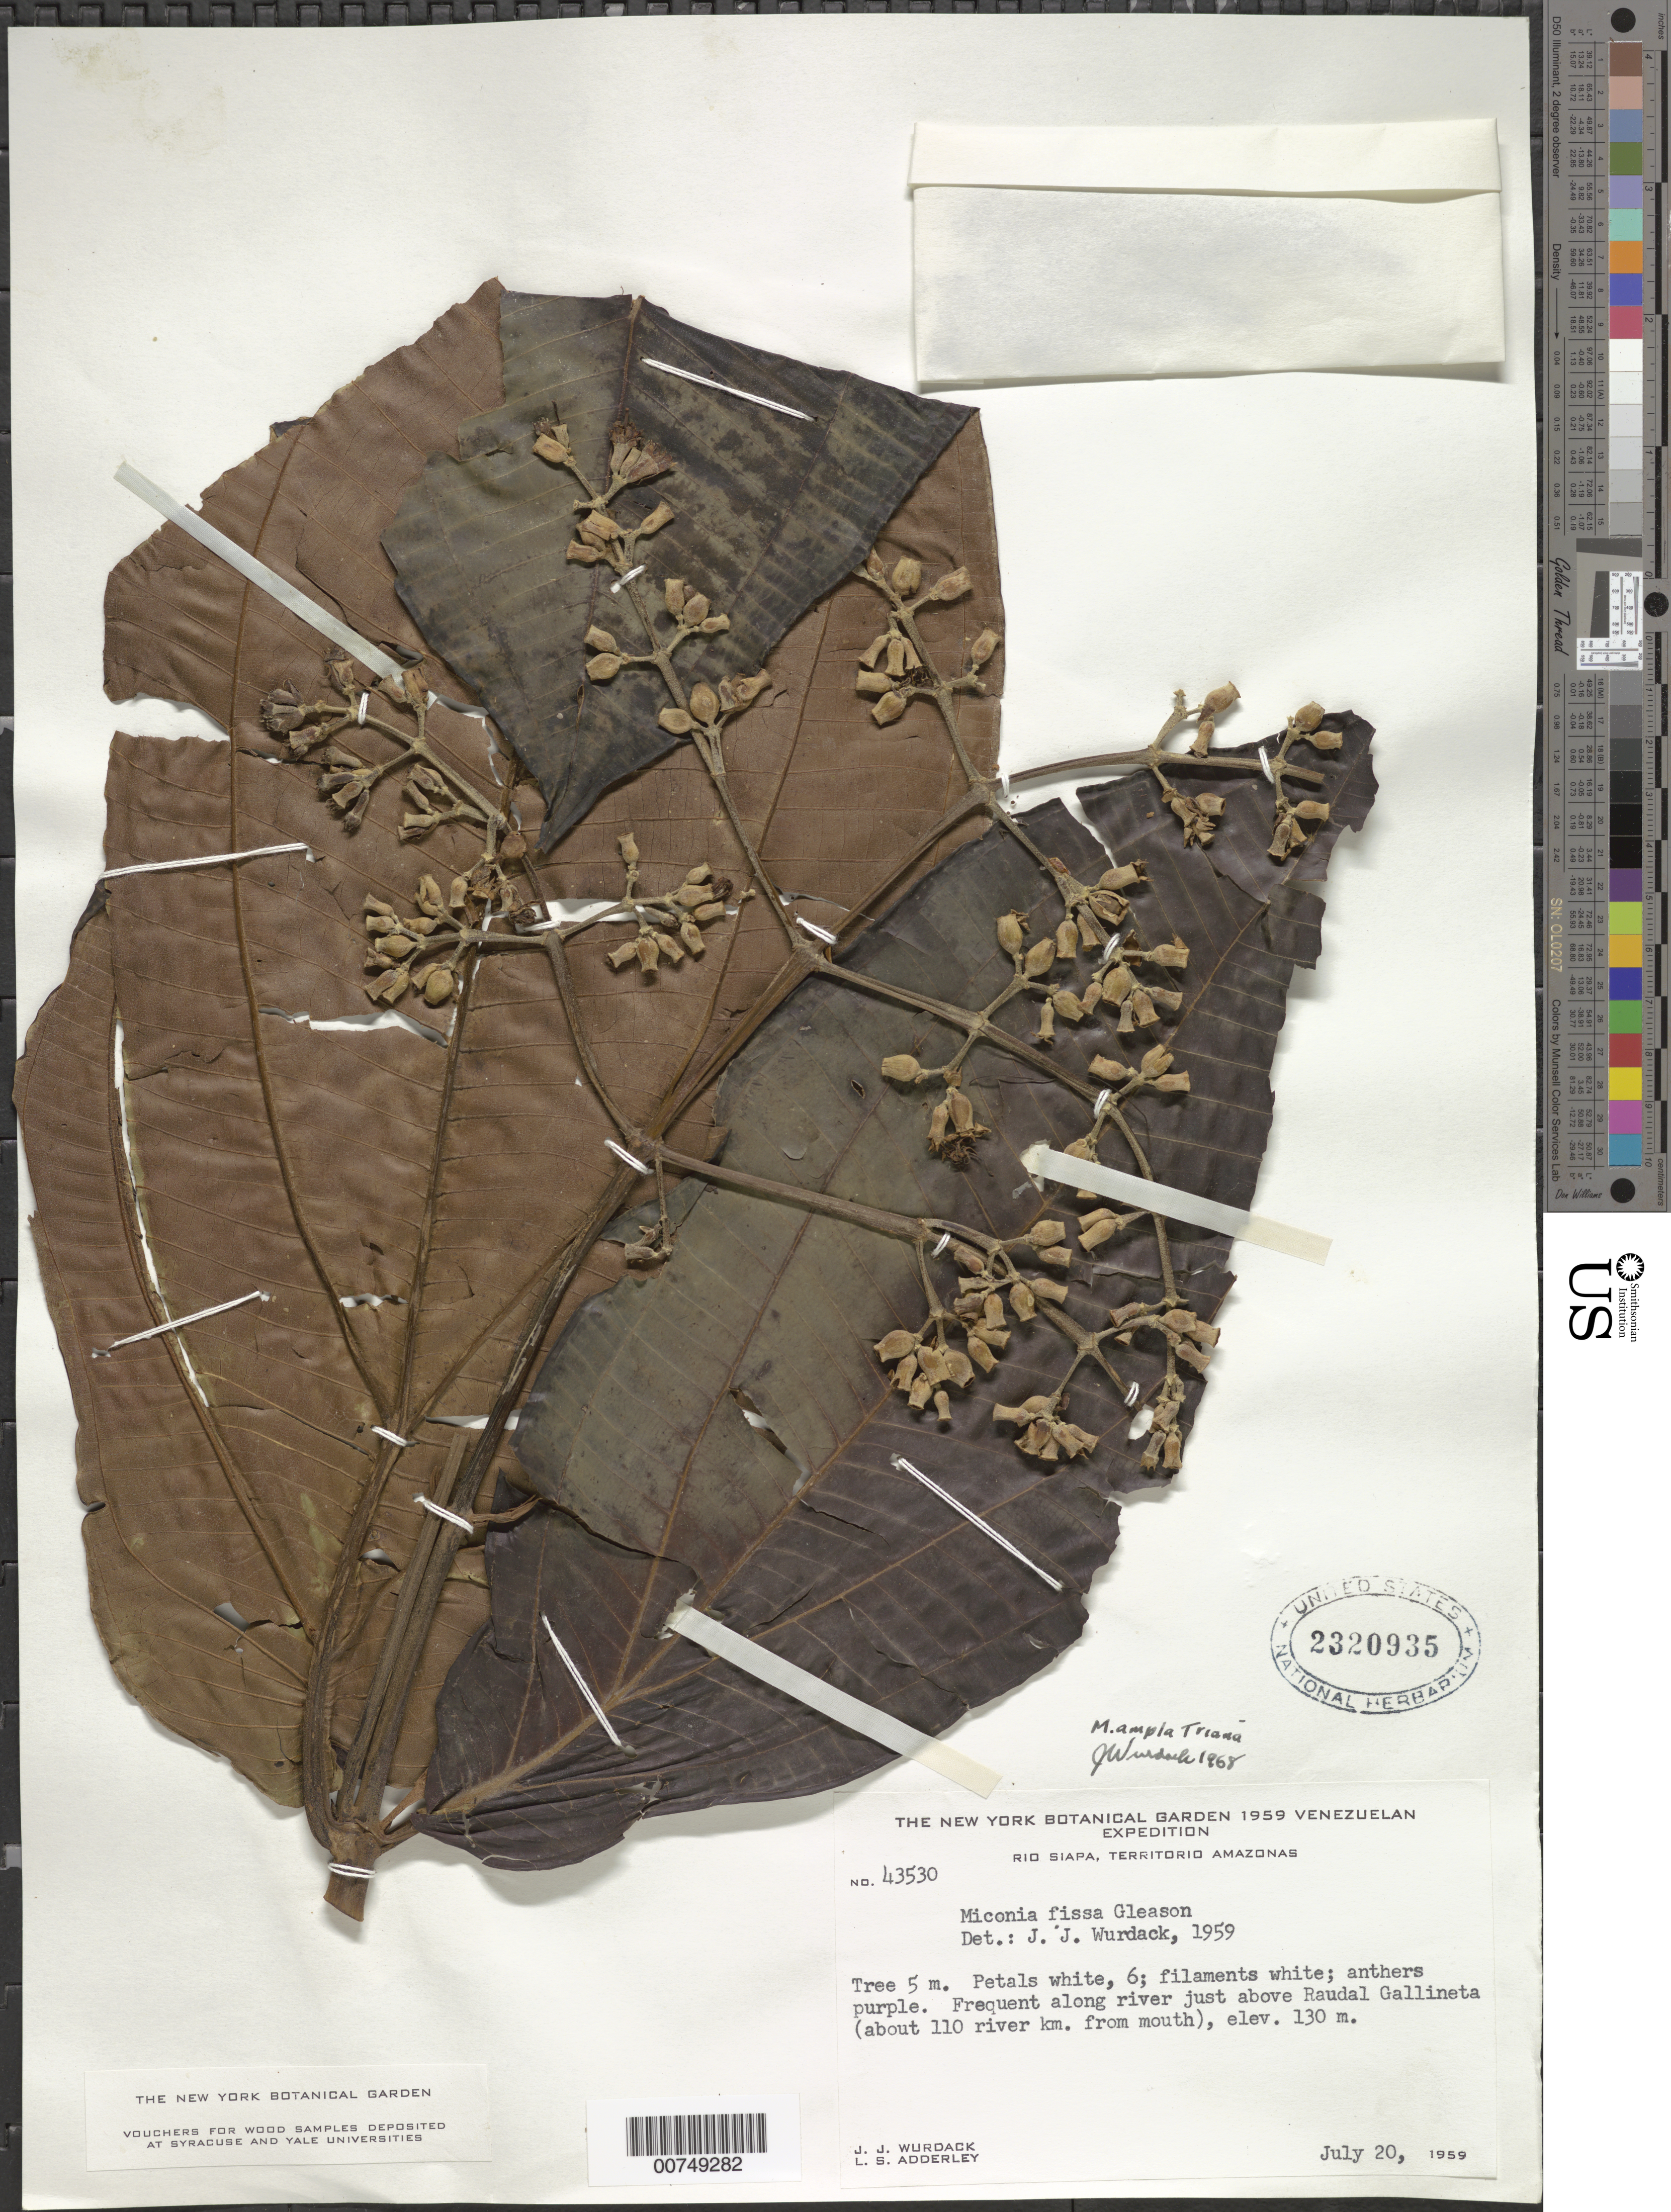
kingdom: Plantae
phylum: Tracheophyta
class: Magnoliopsida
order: Myrtales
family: Melastomataceae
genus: Miconia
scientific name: Miconia ampla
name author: Triana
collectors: J. J. Wurdack & L. S. Adderley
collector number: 43530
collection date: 1959-07-20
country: Venezuela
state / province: Amazonas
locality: Rio Siapa, Territorio Amazonas. Frequent along river just above Raudal Gallineta (about 110 river km. from mouth).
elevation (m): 130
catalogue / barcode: US 2320935